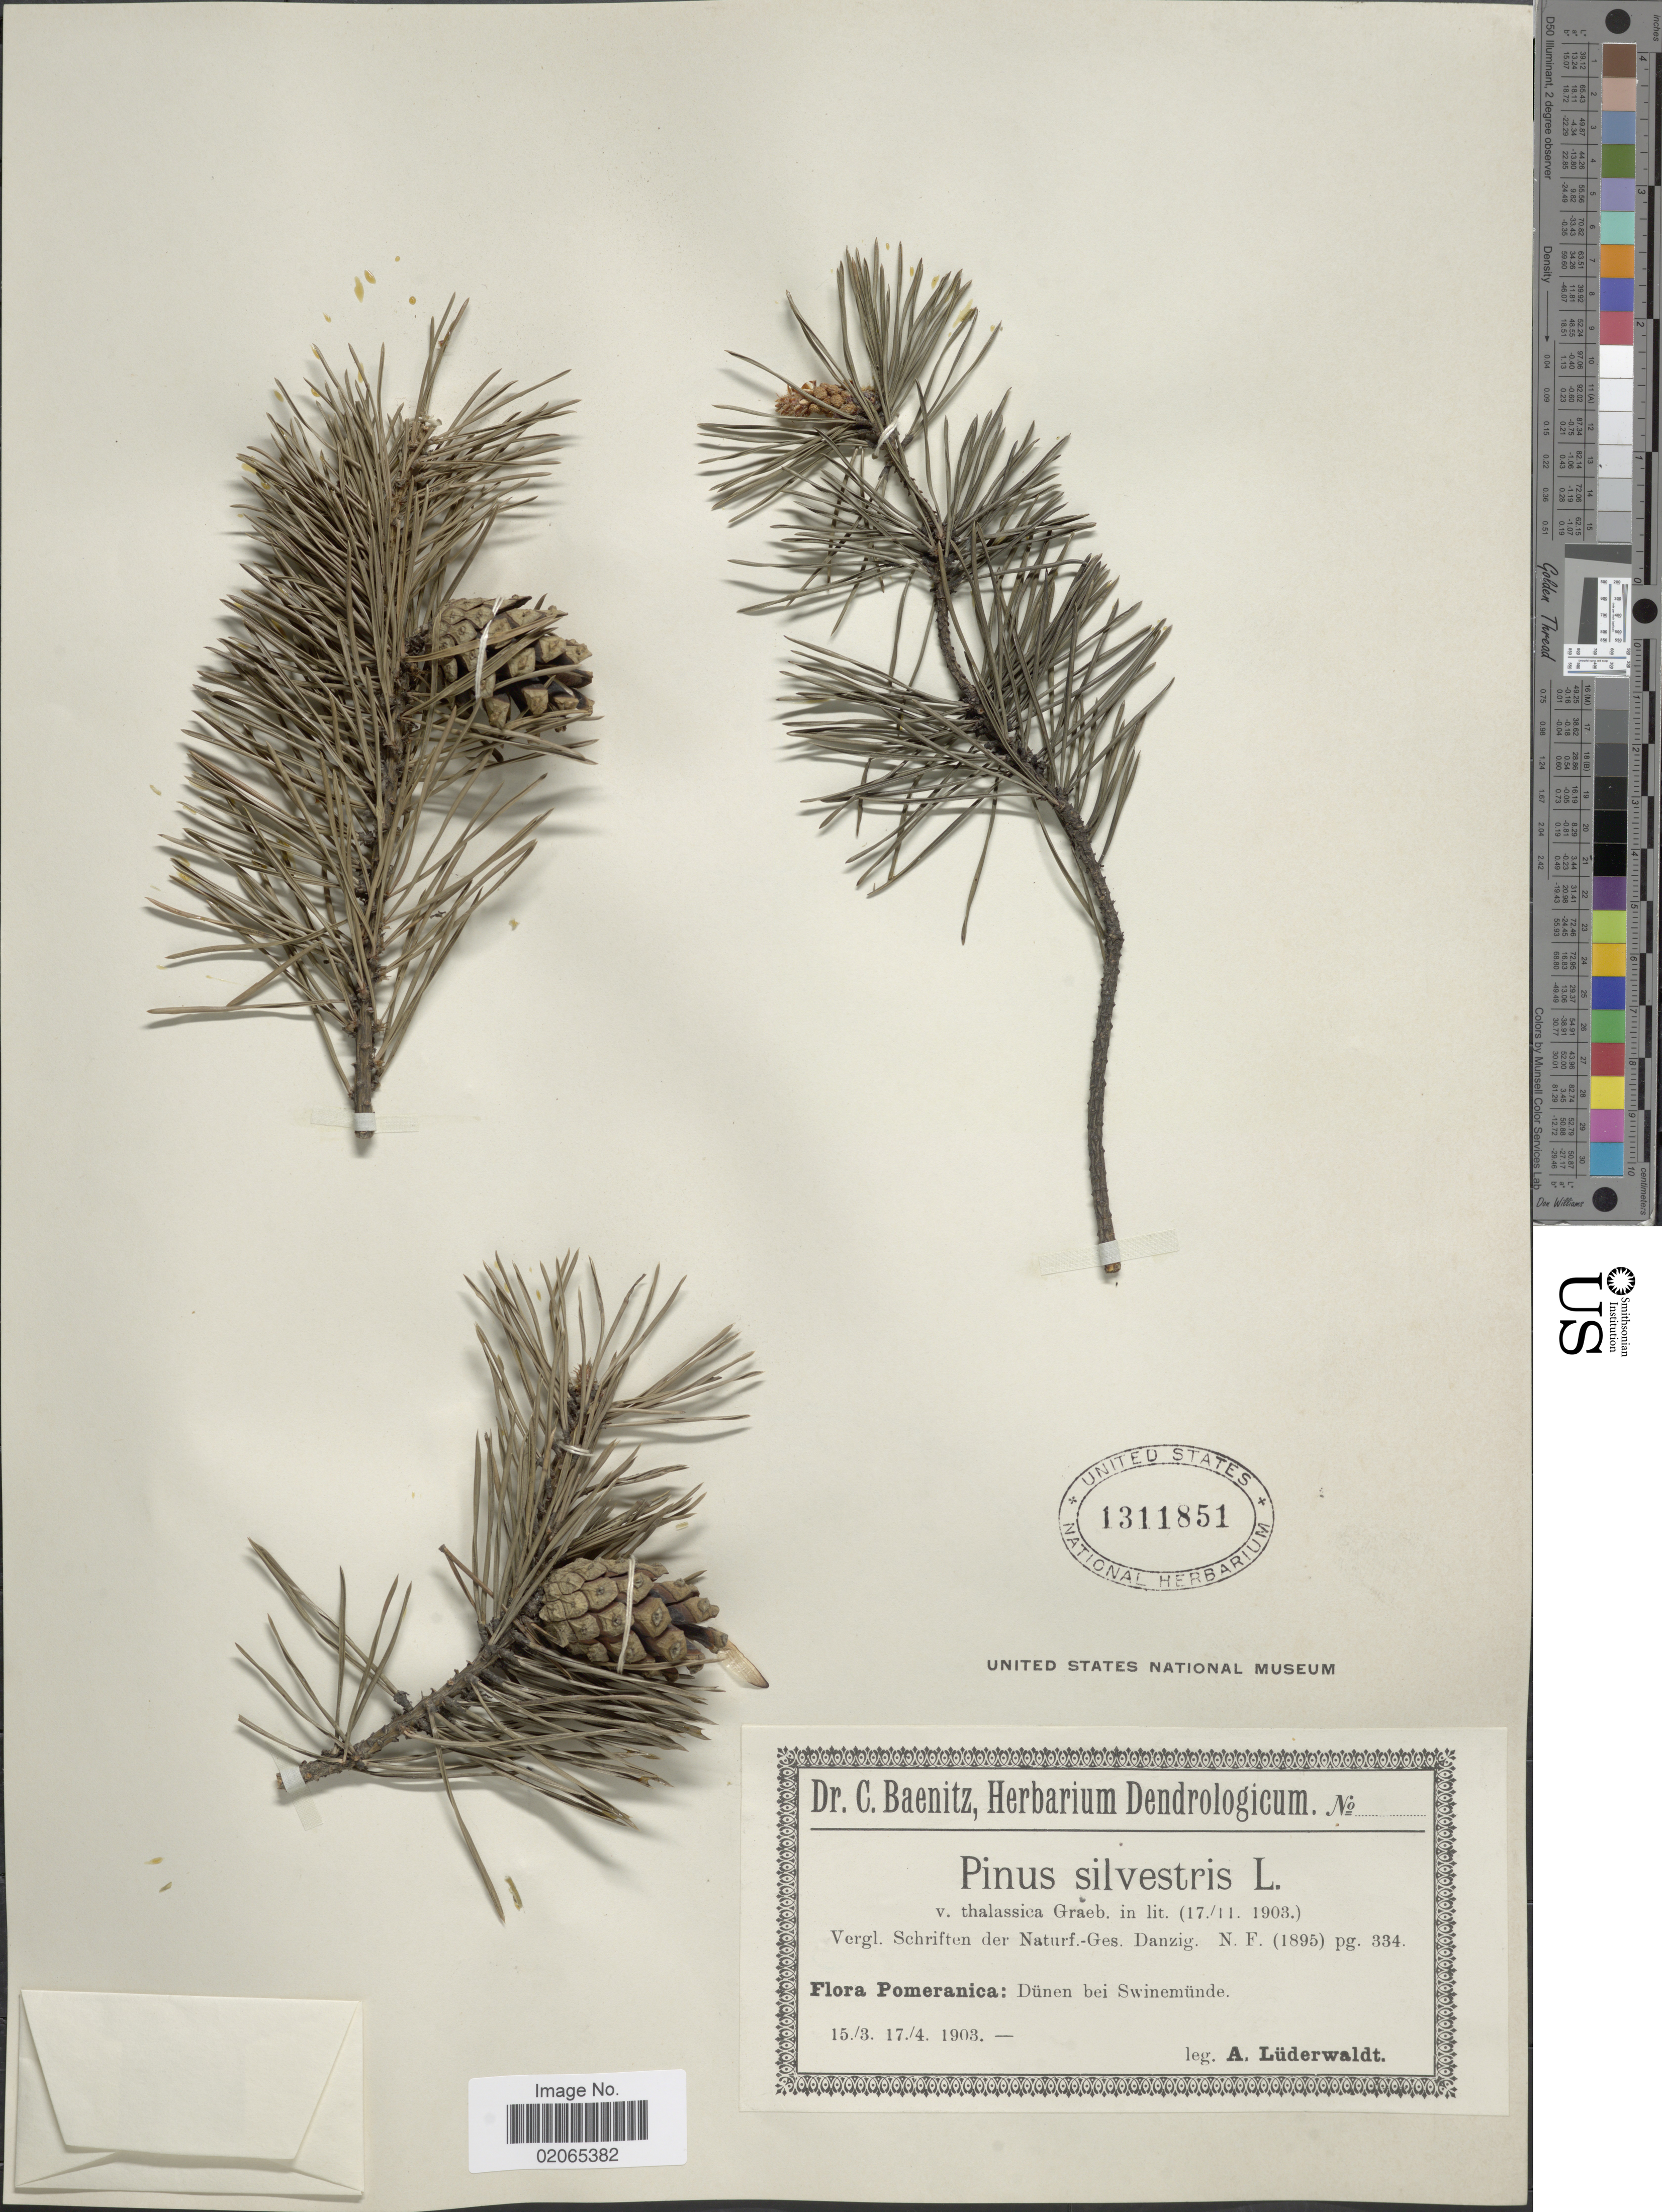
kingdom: Plantae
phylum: Tracheophyta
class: Pinopsida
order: Pinales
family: Pinaceae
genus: Pinus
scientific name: Pinus sylvestris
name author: L.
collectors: A. Lüderwaldt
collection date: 1903-03-15/1903-04-17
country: Poland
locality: Flora Pomeranica: Dünen bei Swinemünde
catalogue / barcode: US 1311851